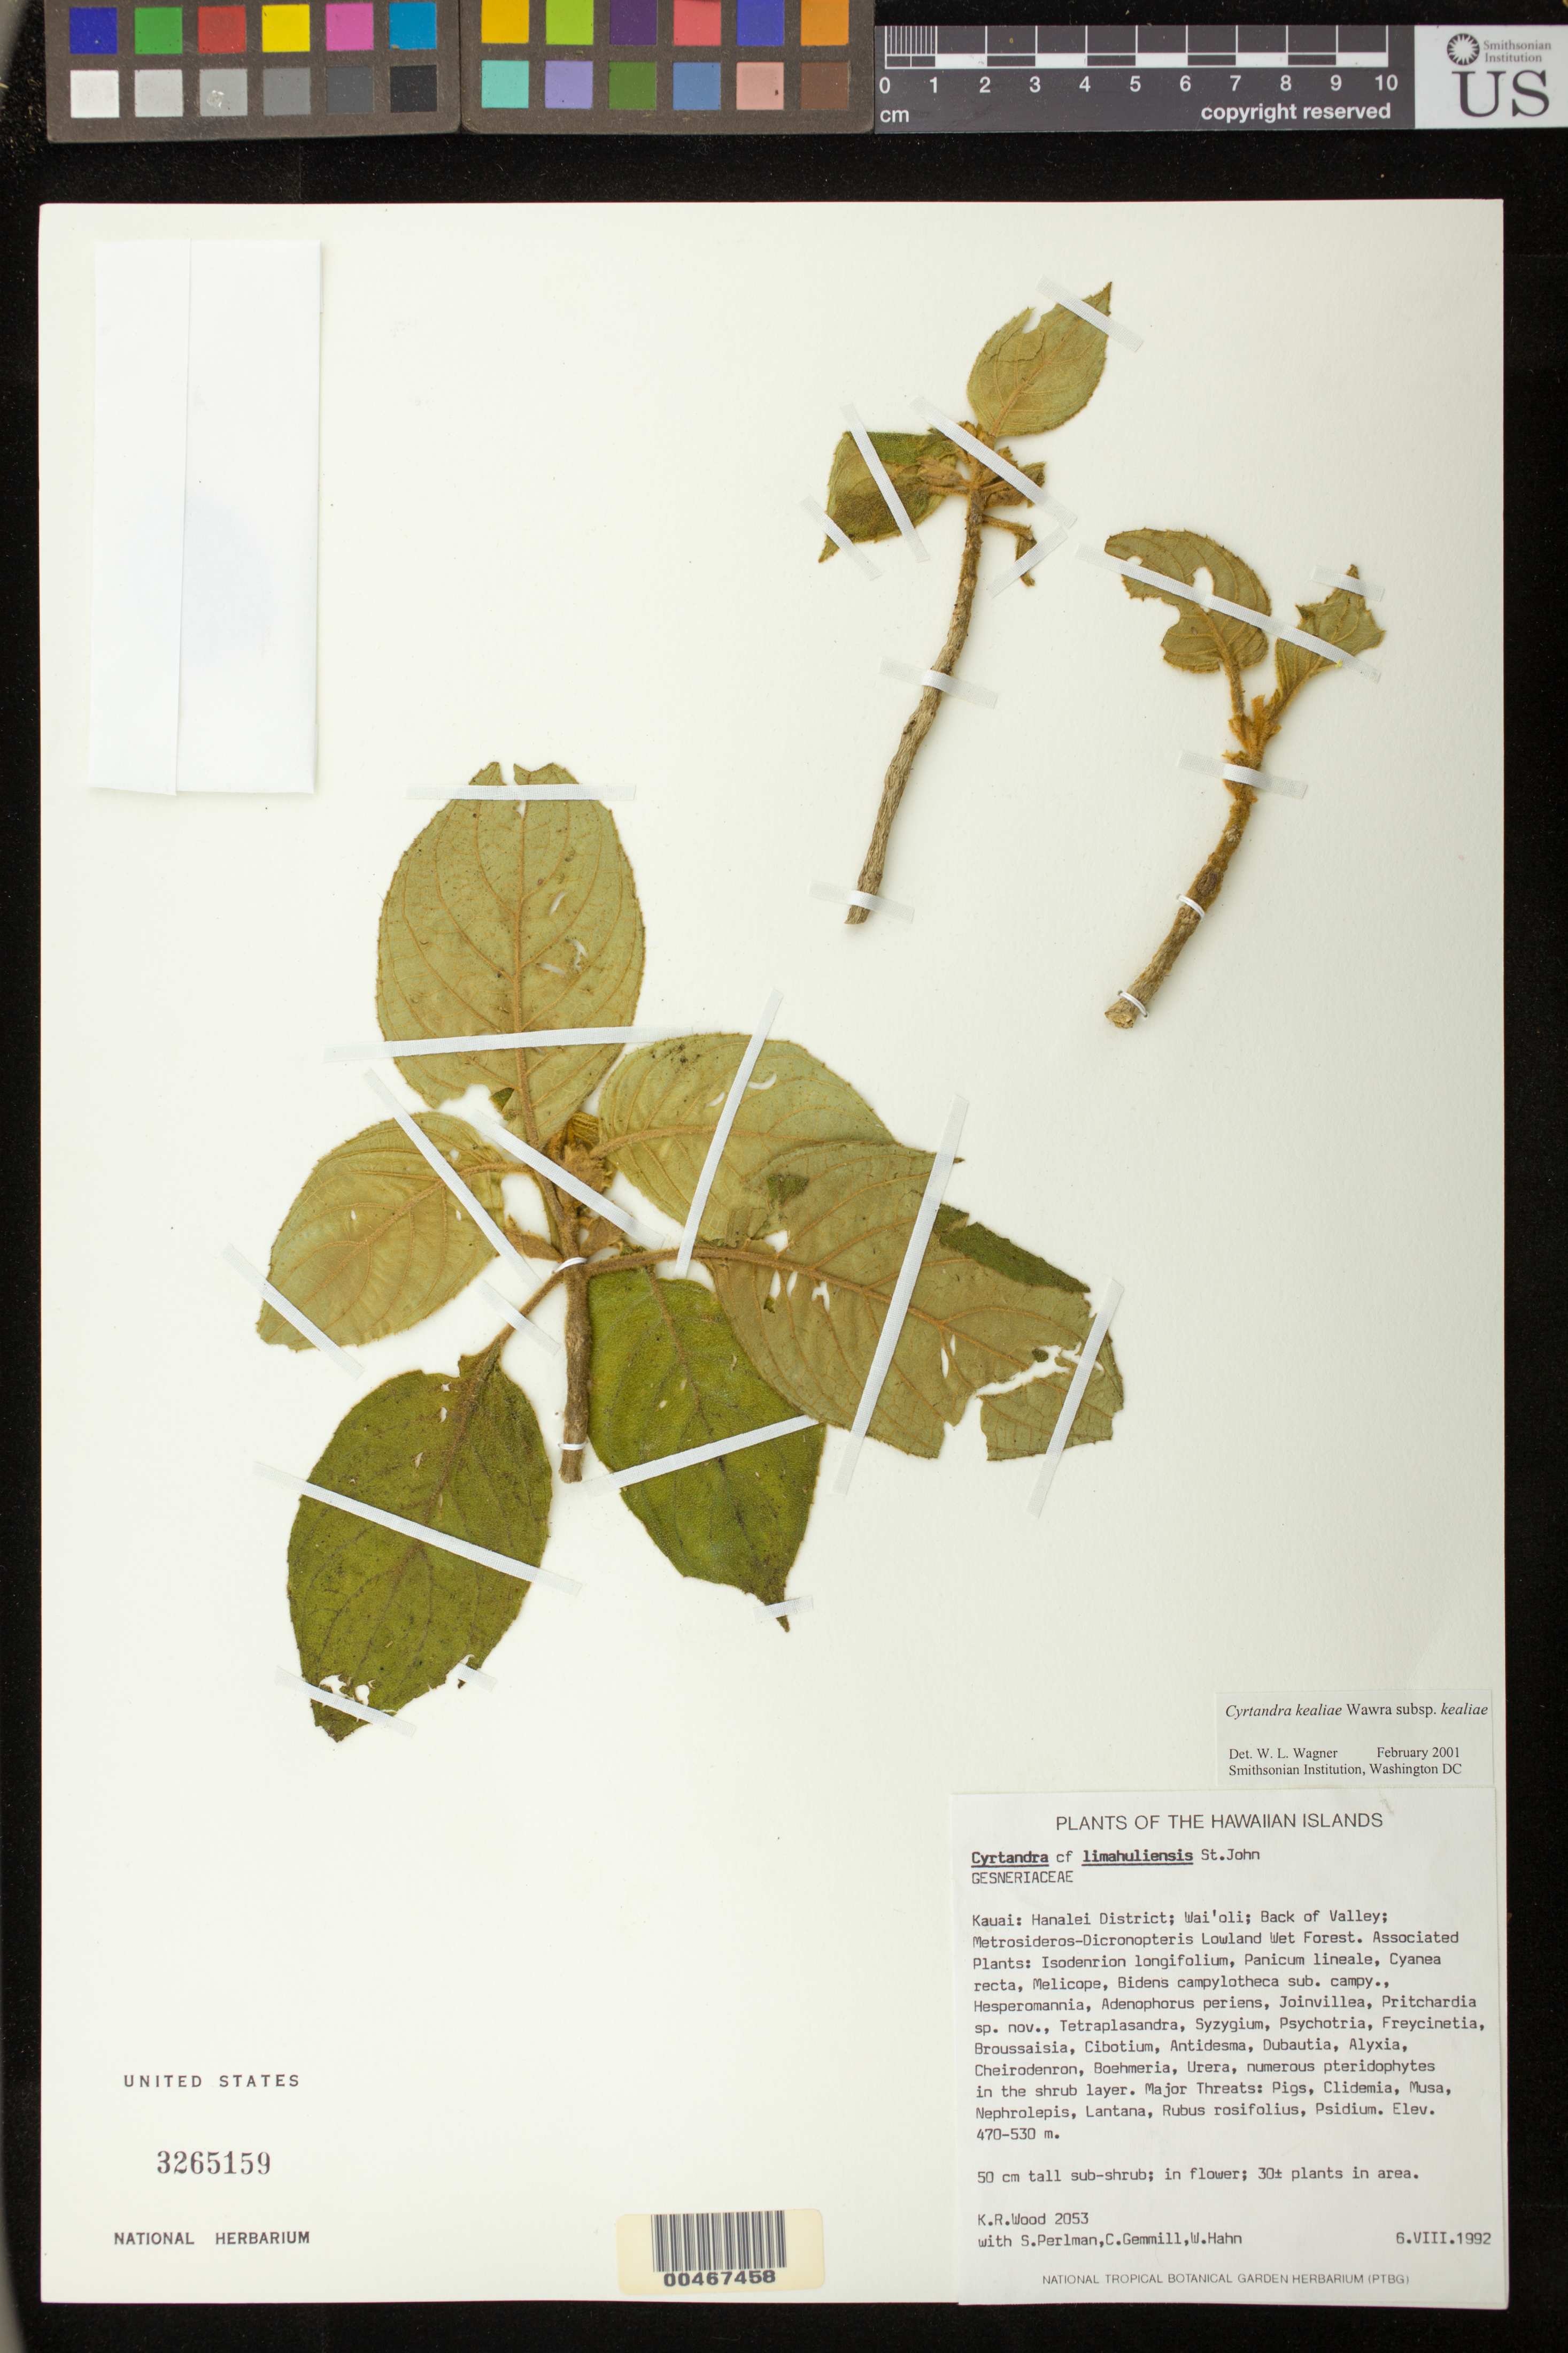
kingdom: Plantae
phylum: Tracheophyta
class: Magnoliopsida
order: Lamiales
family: Gesneriaceae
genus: Cyrtandra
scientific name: Cyrtandra kealiae subsp. kealiae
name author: Wawra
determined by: Wagner, W. L., (BOT), Smithsonian Institution - National Museum of Natural History (UNITED STATES)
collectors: K. R. Wood, S. P. Perlman, C. Gemmill & W. Hahn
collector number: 2053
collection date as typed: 06 Aug 1992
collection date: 1992-08-06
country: United States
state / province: Hawaii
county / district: Kauai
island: Kaua'i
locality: Hanalei dist., Wai oli, back valley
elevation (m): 470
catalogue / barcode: US 3265129